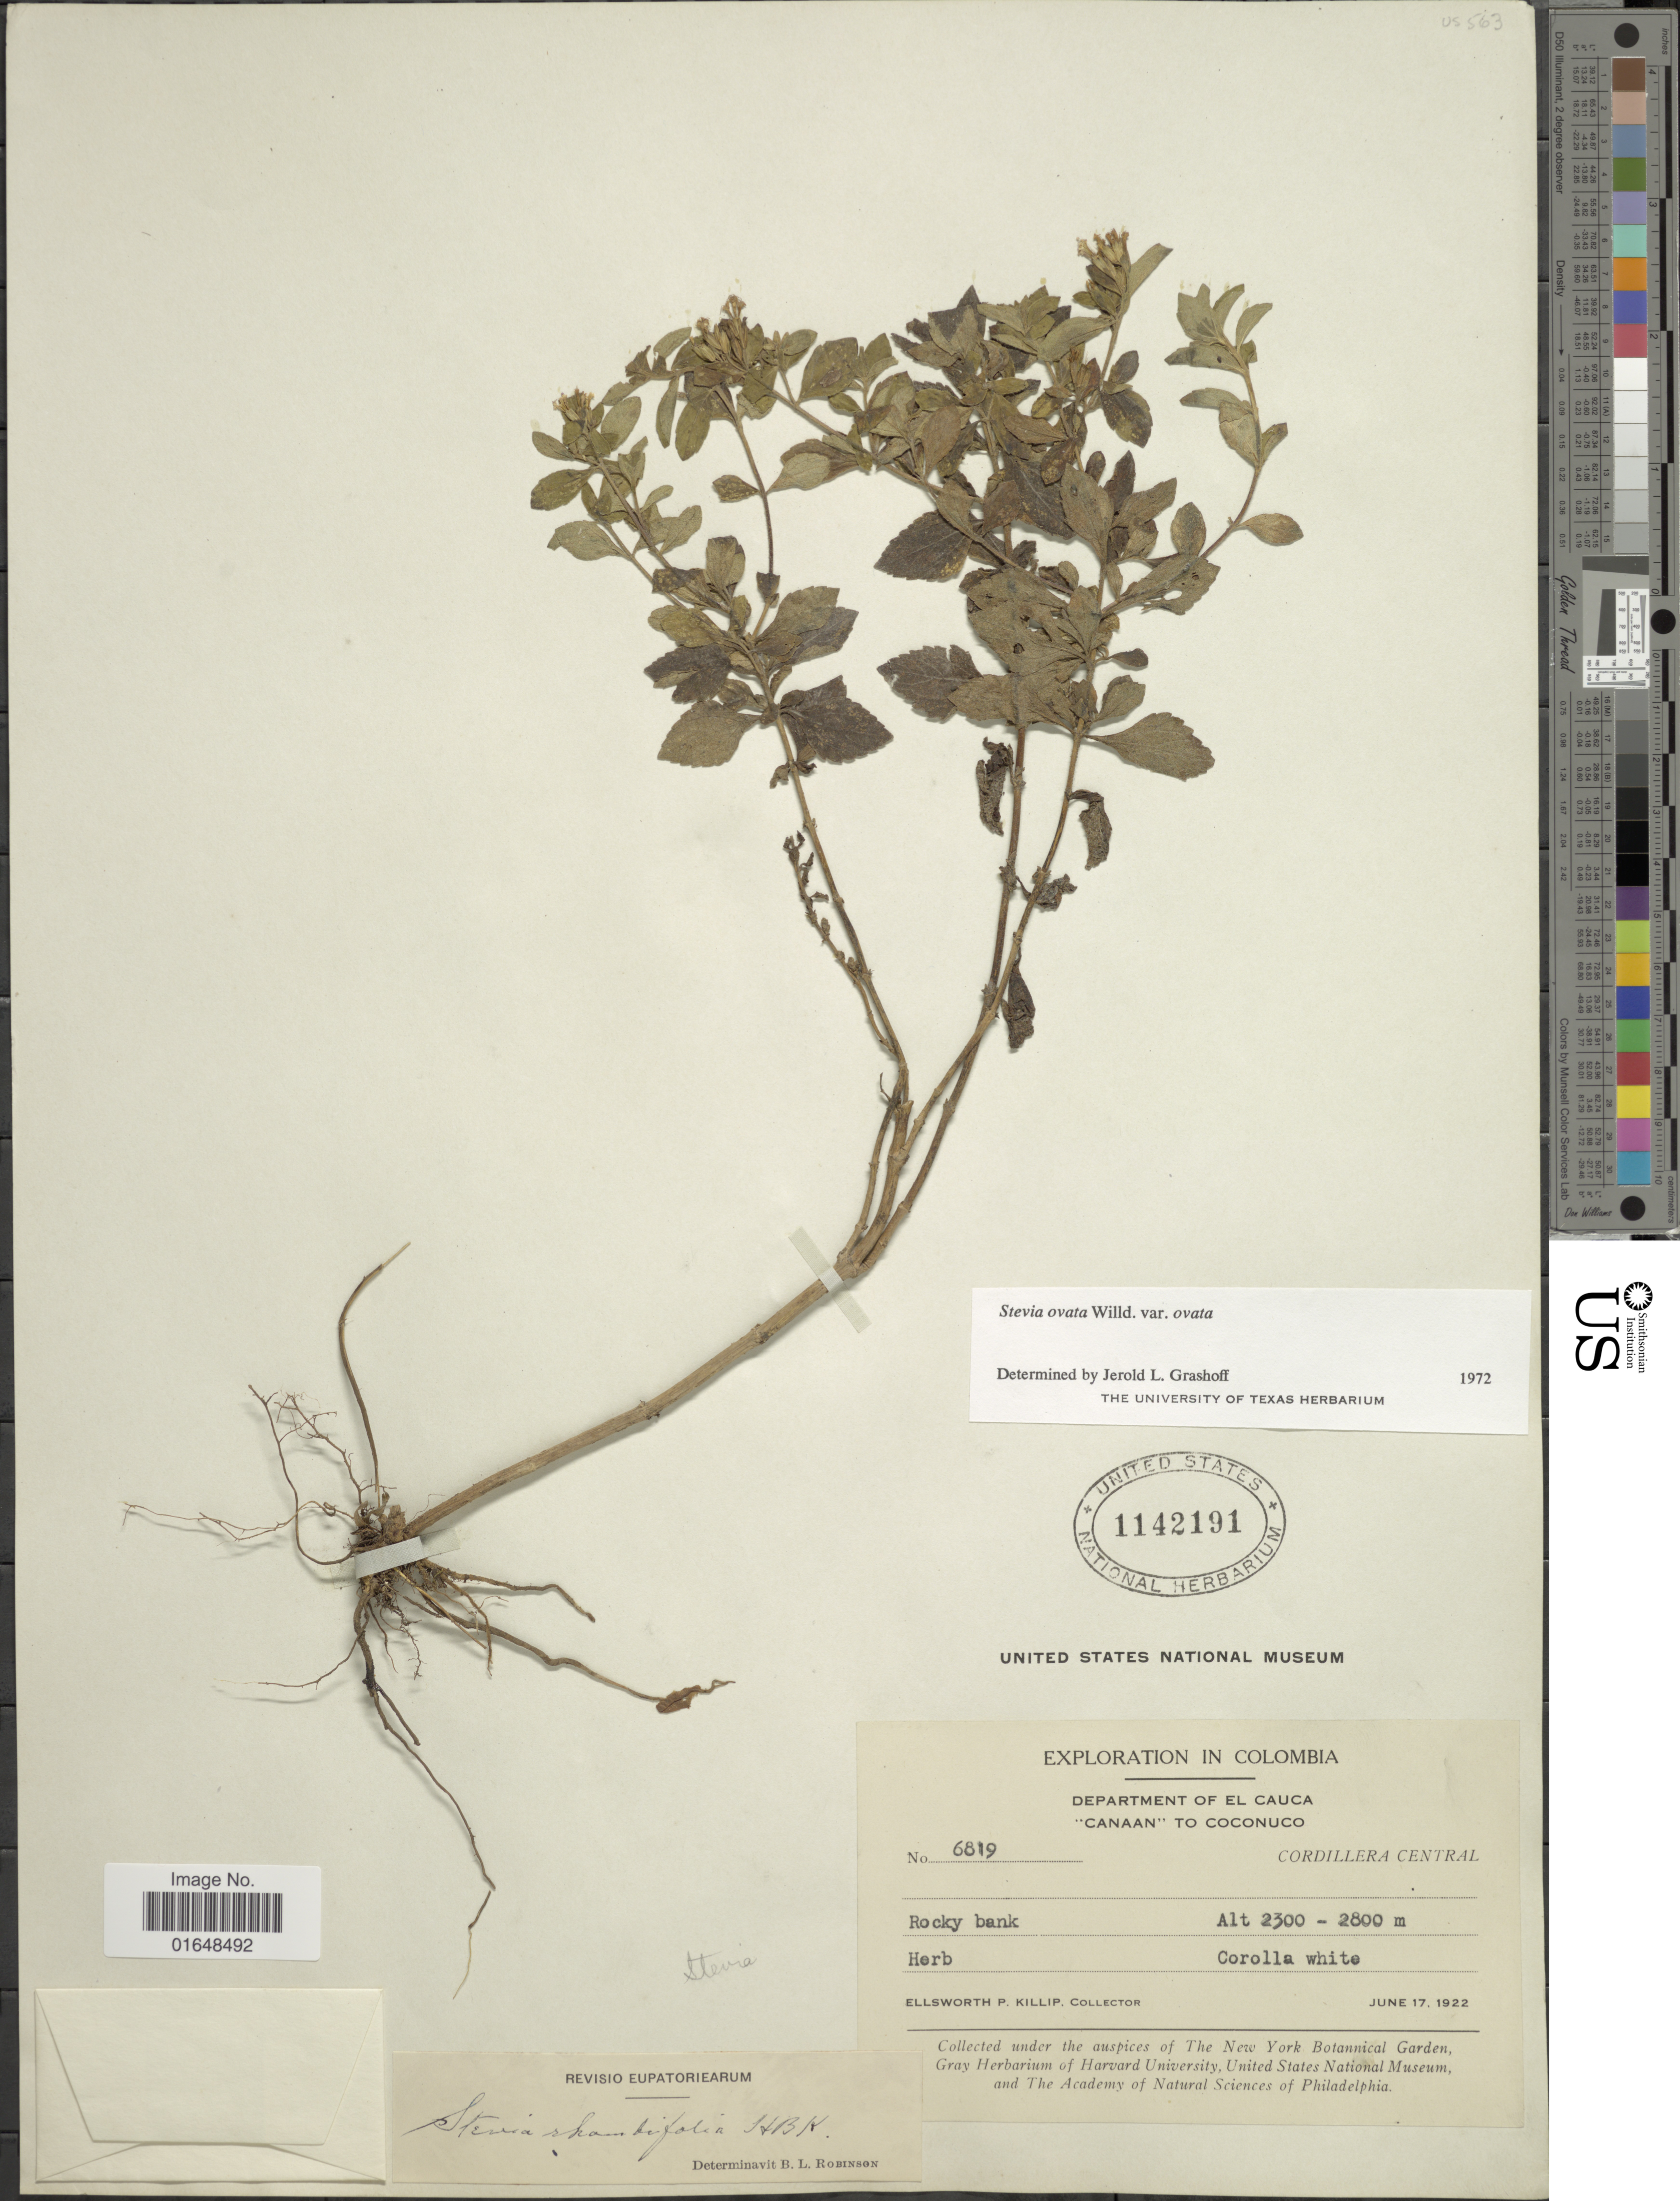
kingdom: Plantae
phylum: Tracheophyta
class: Magnoliopsida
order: Asterales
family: Asteraceae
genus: Stevia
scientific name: Stevia ovata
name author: Willd.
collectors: E. P. Killip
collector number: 6819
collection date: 1922-06-17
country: Colombia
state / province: Cauca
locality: Department of El Cauca. Canaan to Coconuco. Cordillera Central.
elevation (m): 2300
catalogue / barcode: US 1142191